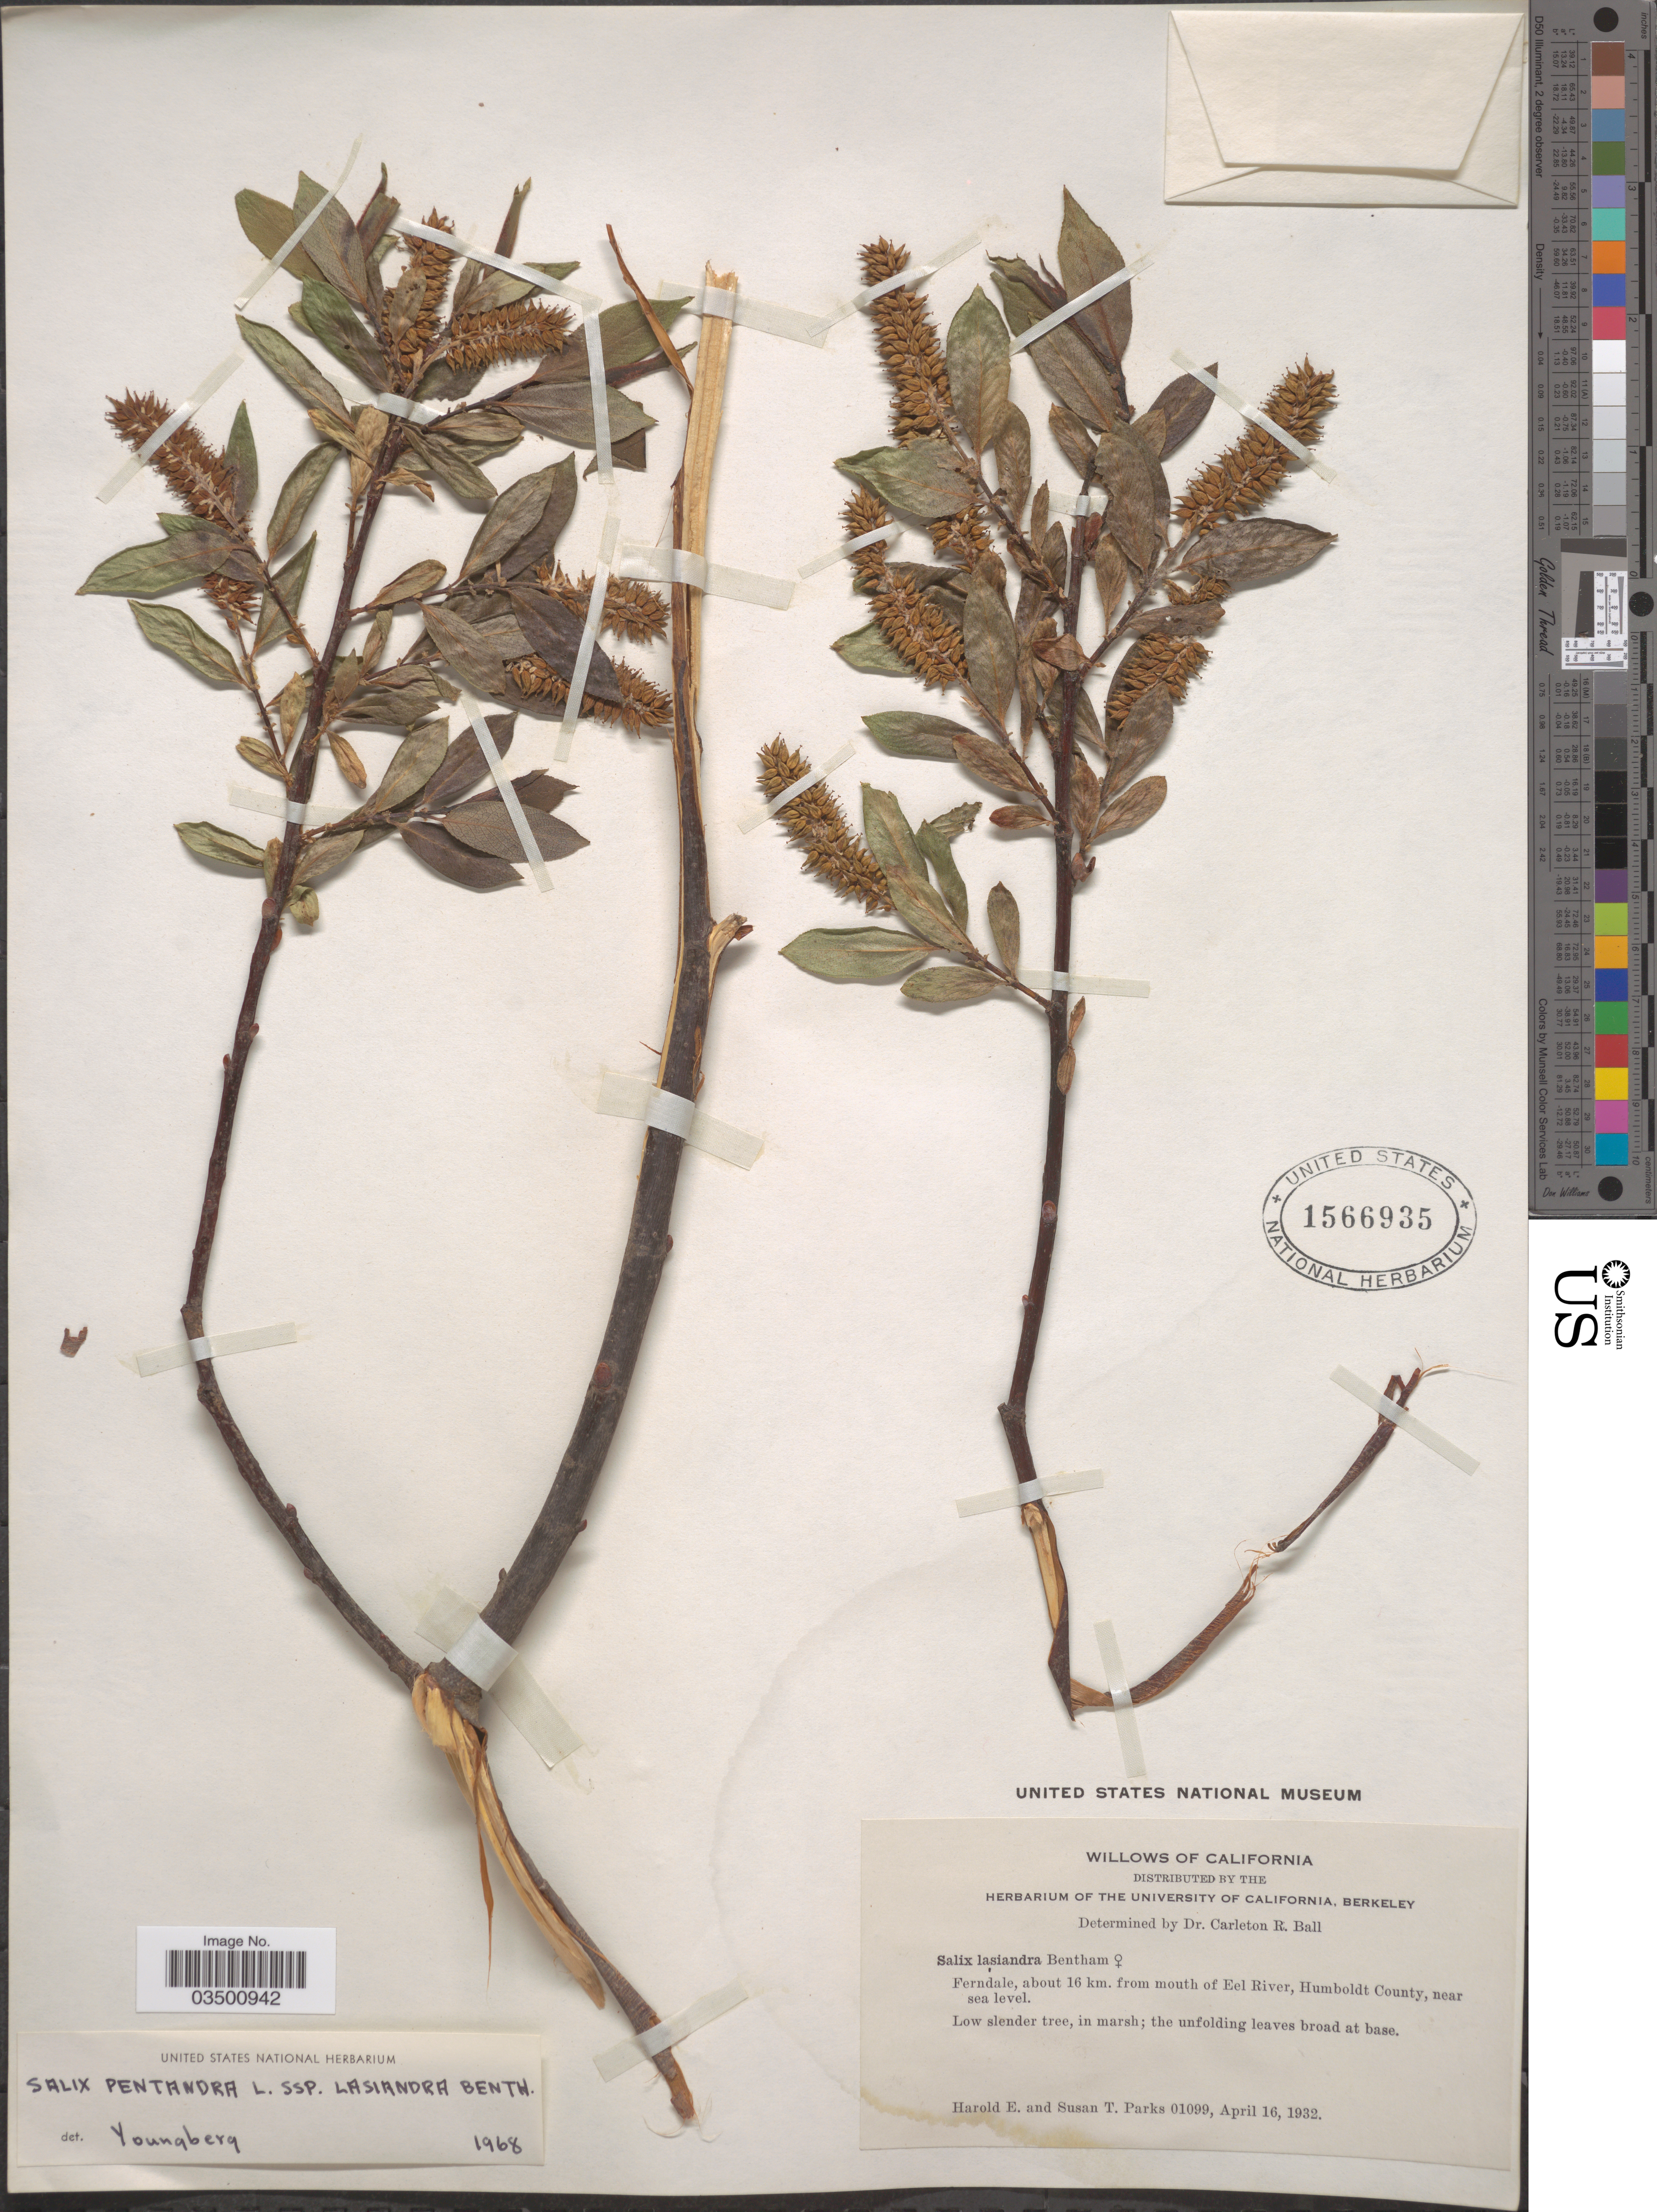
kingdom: Plantae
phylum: Tracheophyta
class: Magnoliopsida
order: Malpighiales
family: Salicaceae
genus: Salix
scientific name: Salix lasiandra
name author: Benth.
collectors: H. E. Parks & S. Parks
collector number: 01099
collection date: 1932-04-16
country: United States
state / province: California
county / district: Humboldt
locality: Ferndale, about 16 km. from mouth of Eel River, Humboldt County.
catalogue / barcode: US 1566935